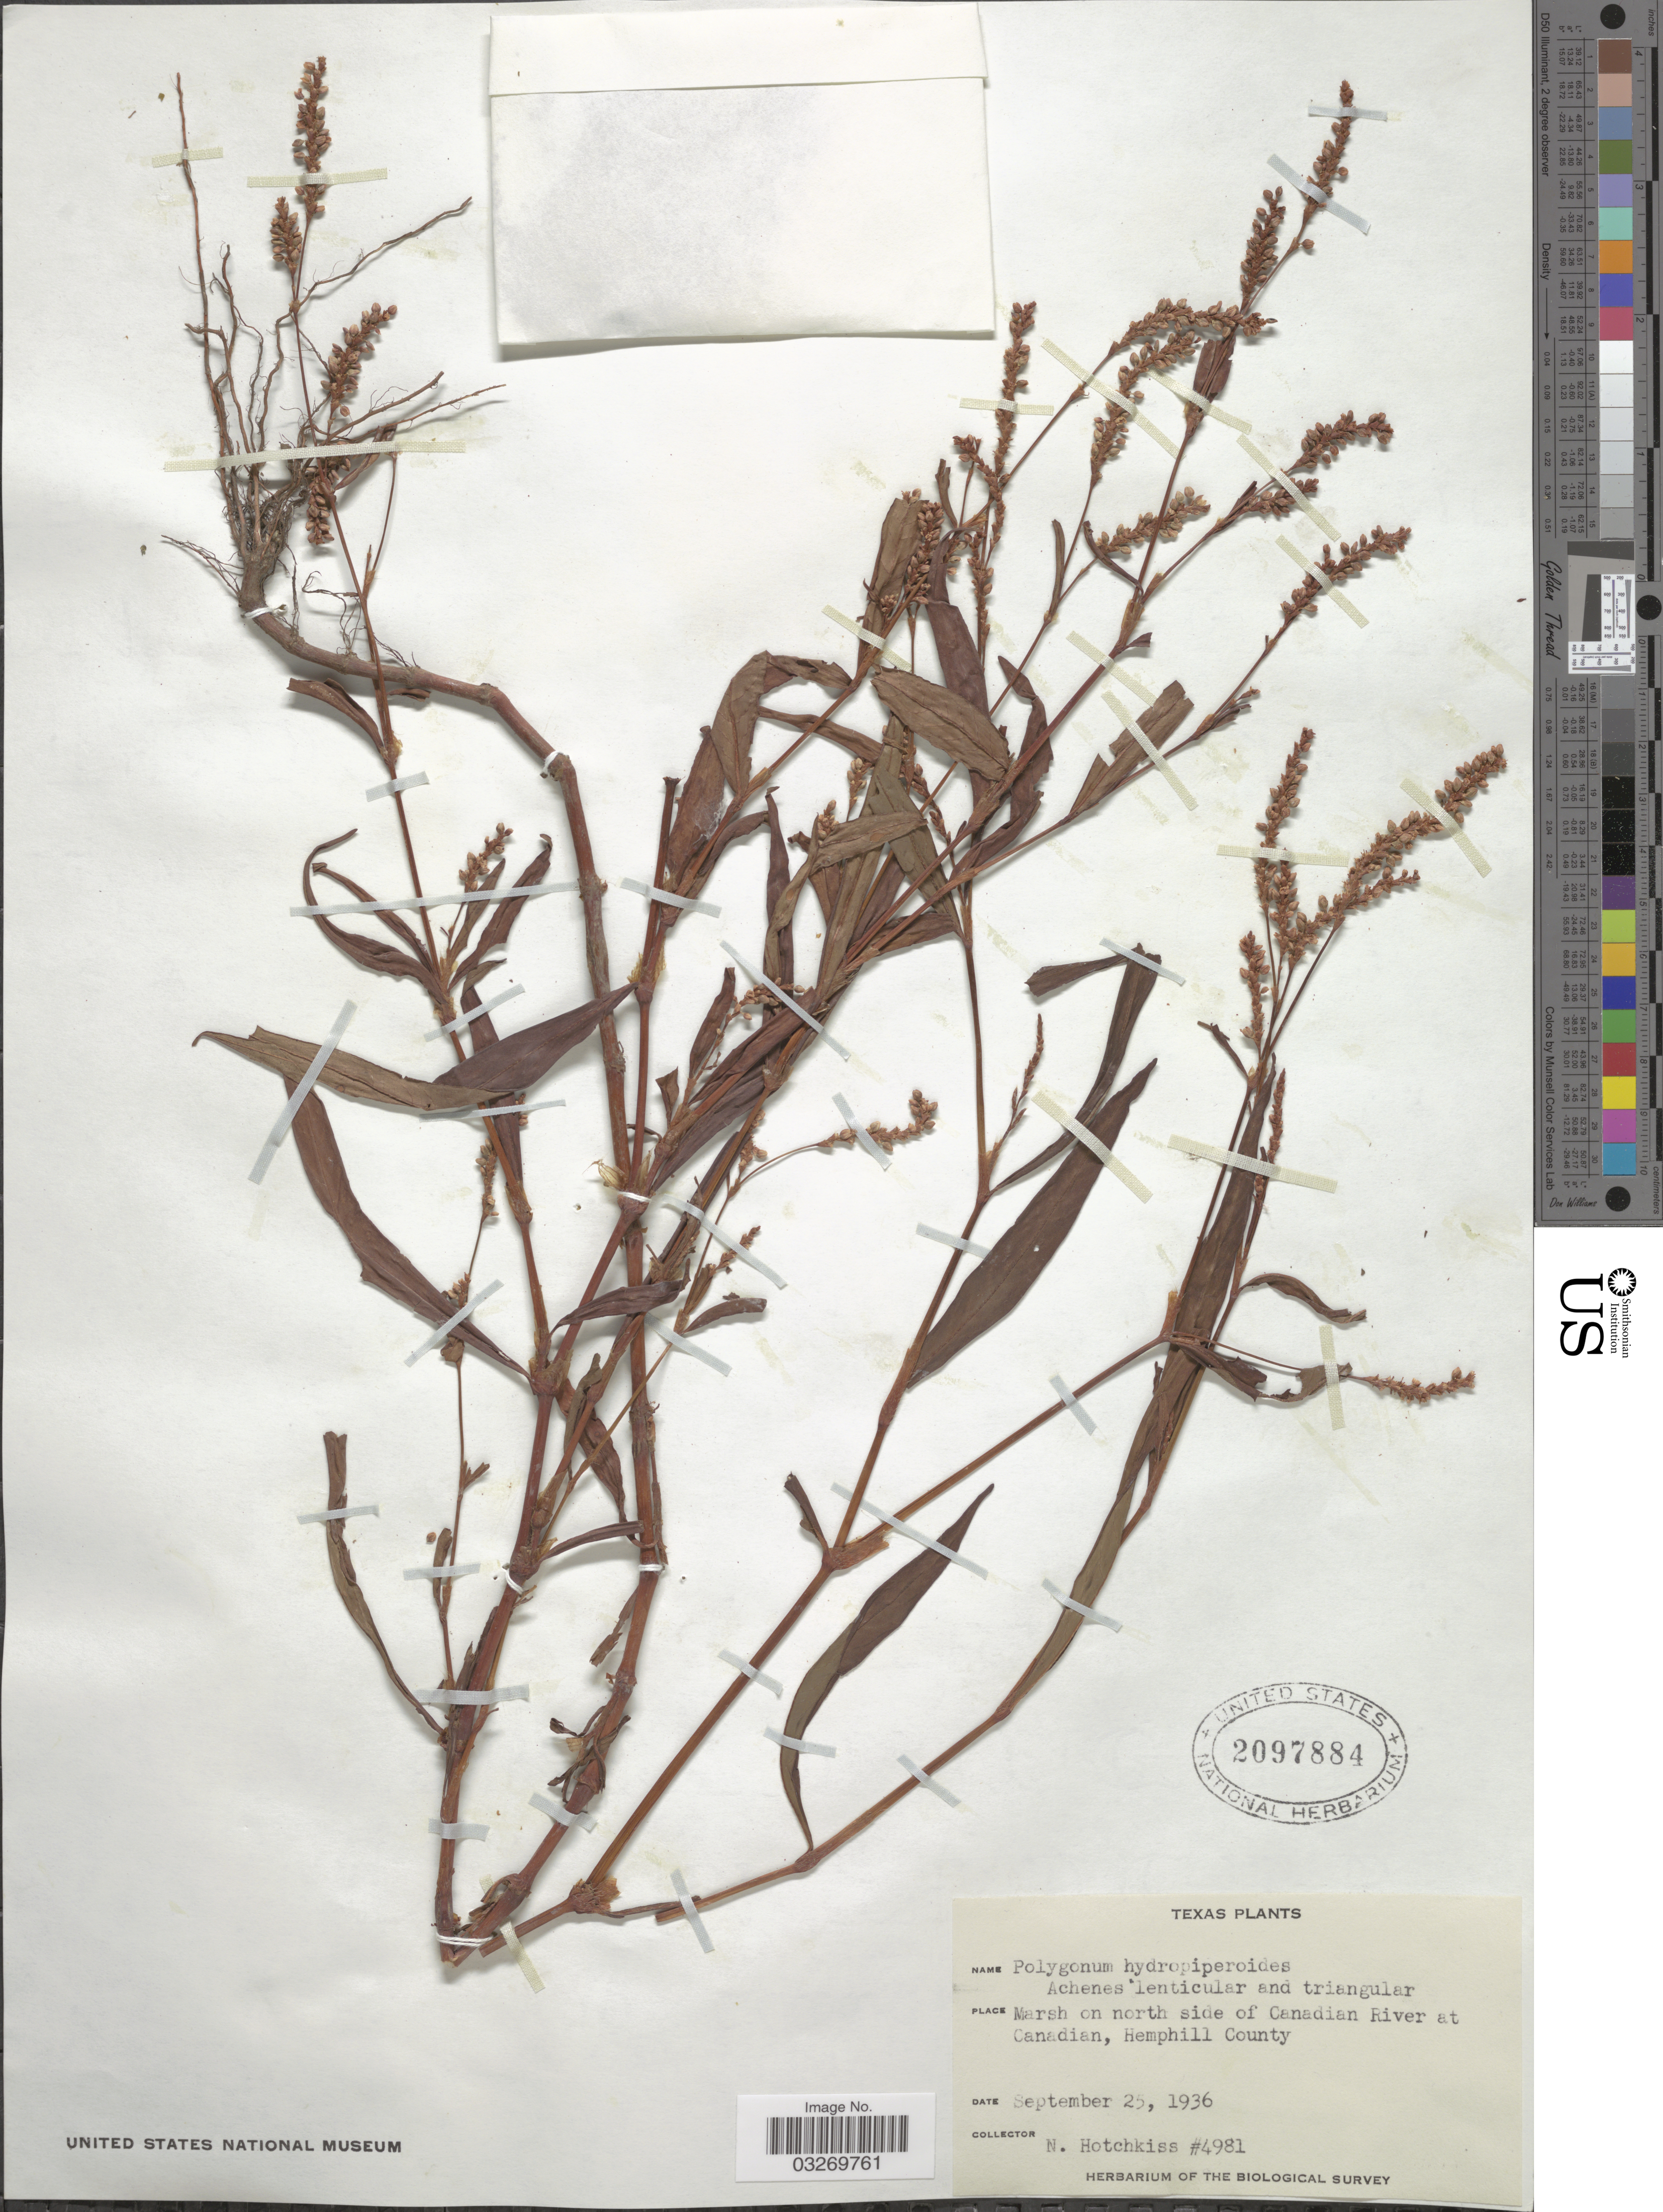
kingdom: Plantae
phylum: Tracheophyta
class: Magnoliopsida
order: Caryophyllales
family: Polygonaceae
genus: Persicaria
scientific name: Persicaria hydropiperoides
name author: (Michx.) Small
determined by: Atha, D. E.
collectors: N. Hotchkiss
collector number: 4981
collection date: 1936-09-25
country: United States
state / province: Texas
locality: Marsh on north side of Canadian River at Canadian, Hemphill County.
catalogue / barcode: US 2097884